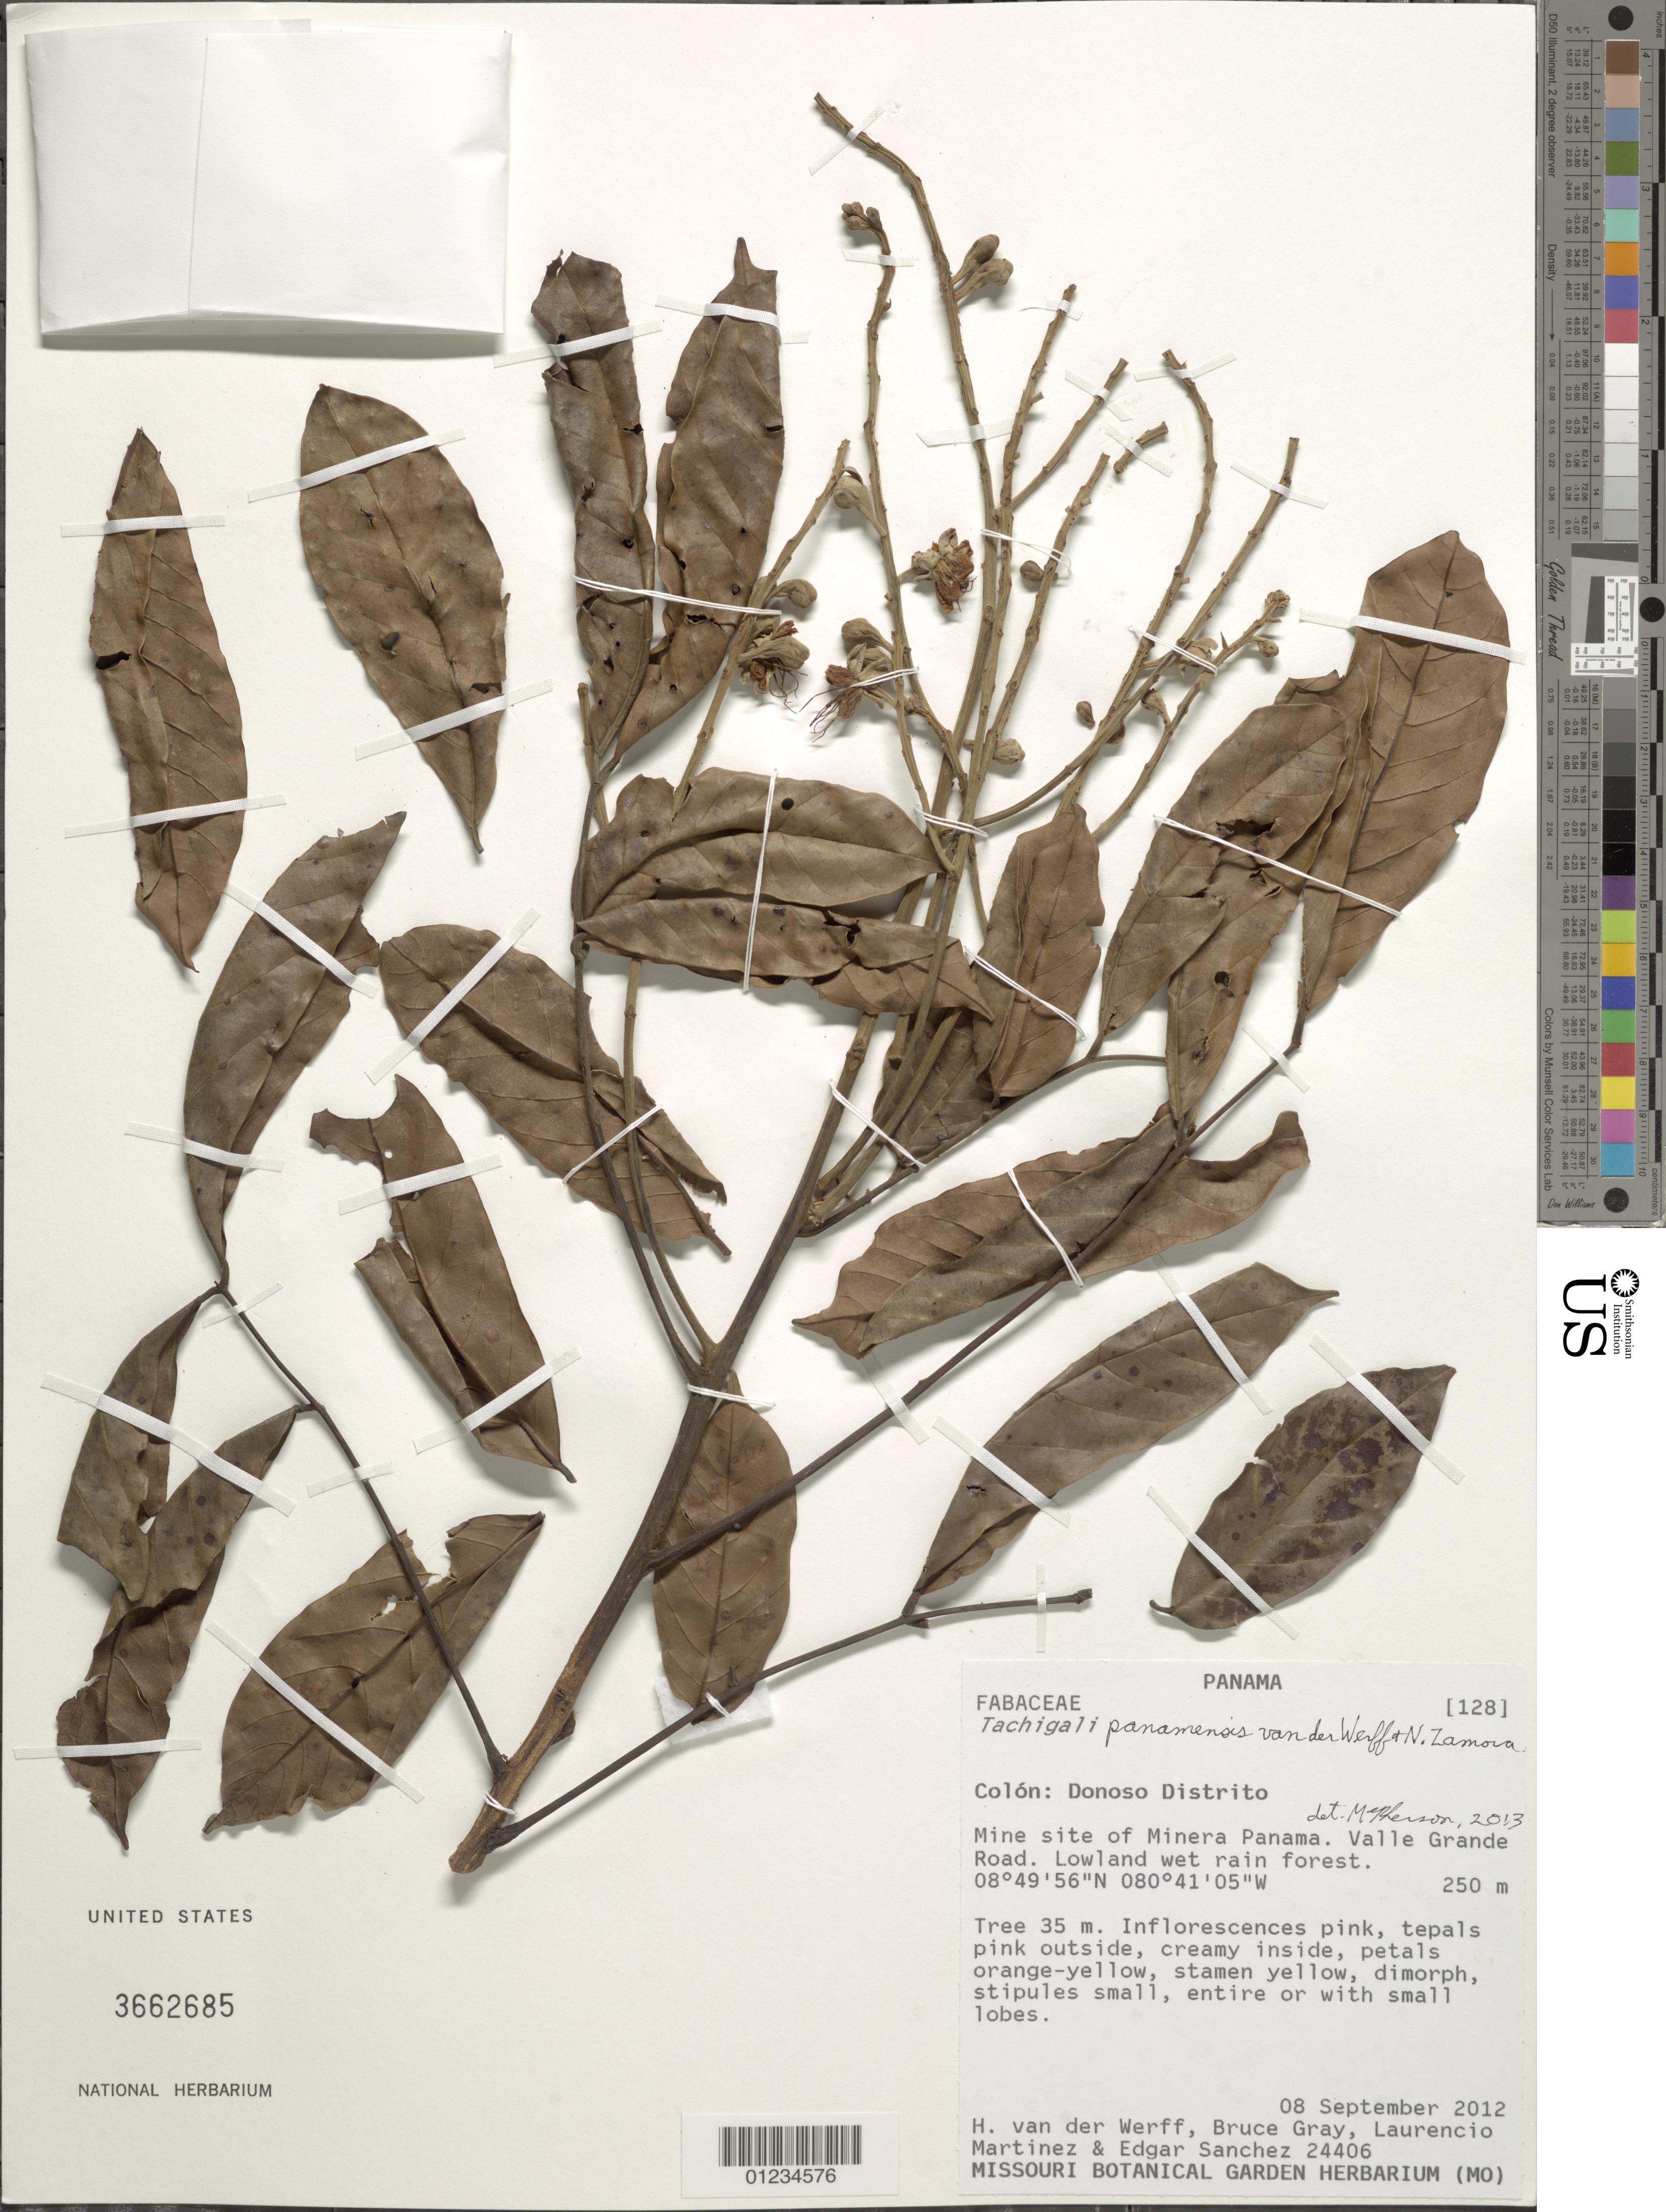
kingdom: Plantae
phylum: Tracheophyta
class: Magnoliopsida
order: Fabales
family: Fabaceae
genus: Tachigali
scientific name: Tachigali panamensis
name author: van der Werff & N. Zamora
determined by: McPherson, --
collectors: H. van der Werff, B. Gray, L. Martinez & E. Sanchez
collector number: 24406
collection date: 2012-09-08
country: Panama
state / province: Colón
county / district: Donoso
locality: Donoso Distrito. Mine site of Minera Panama. Valle Grande Road. Lowland wet rain forest.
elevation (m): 250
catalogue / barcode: US 3662685